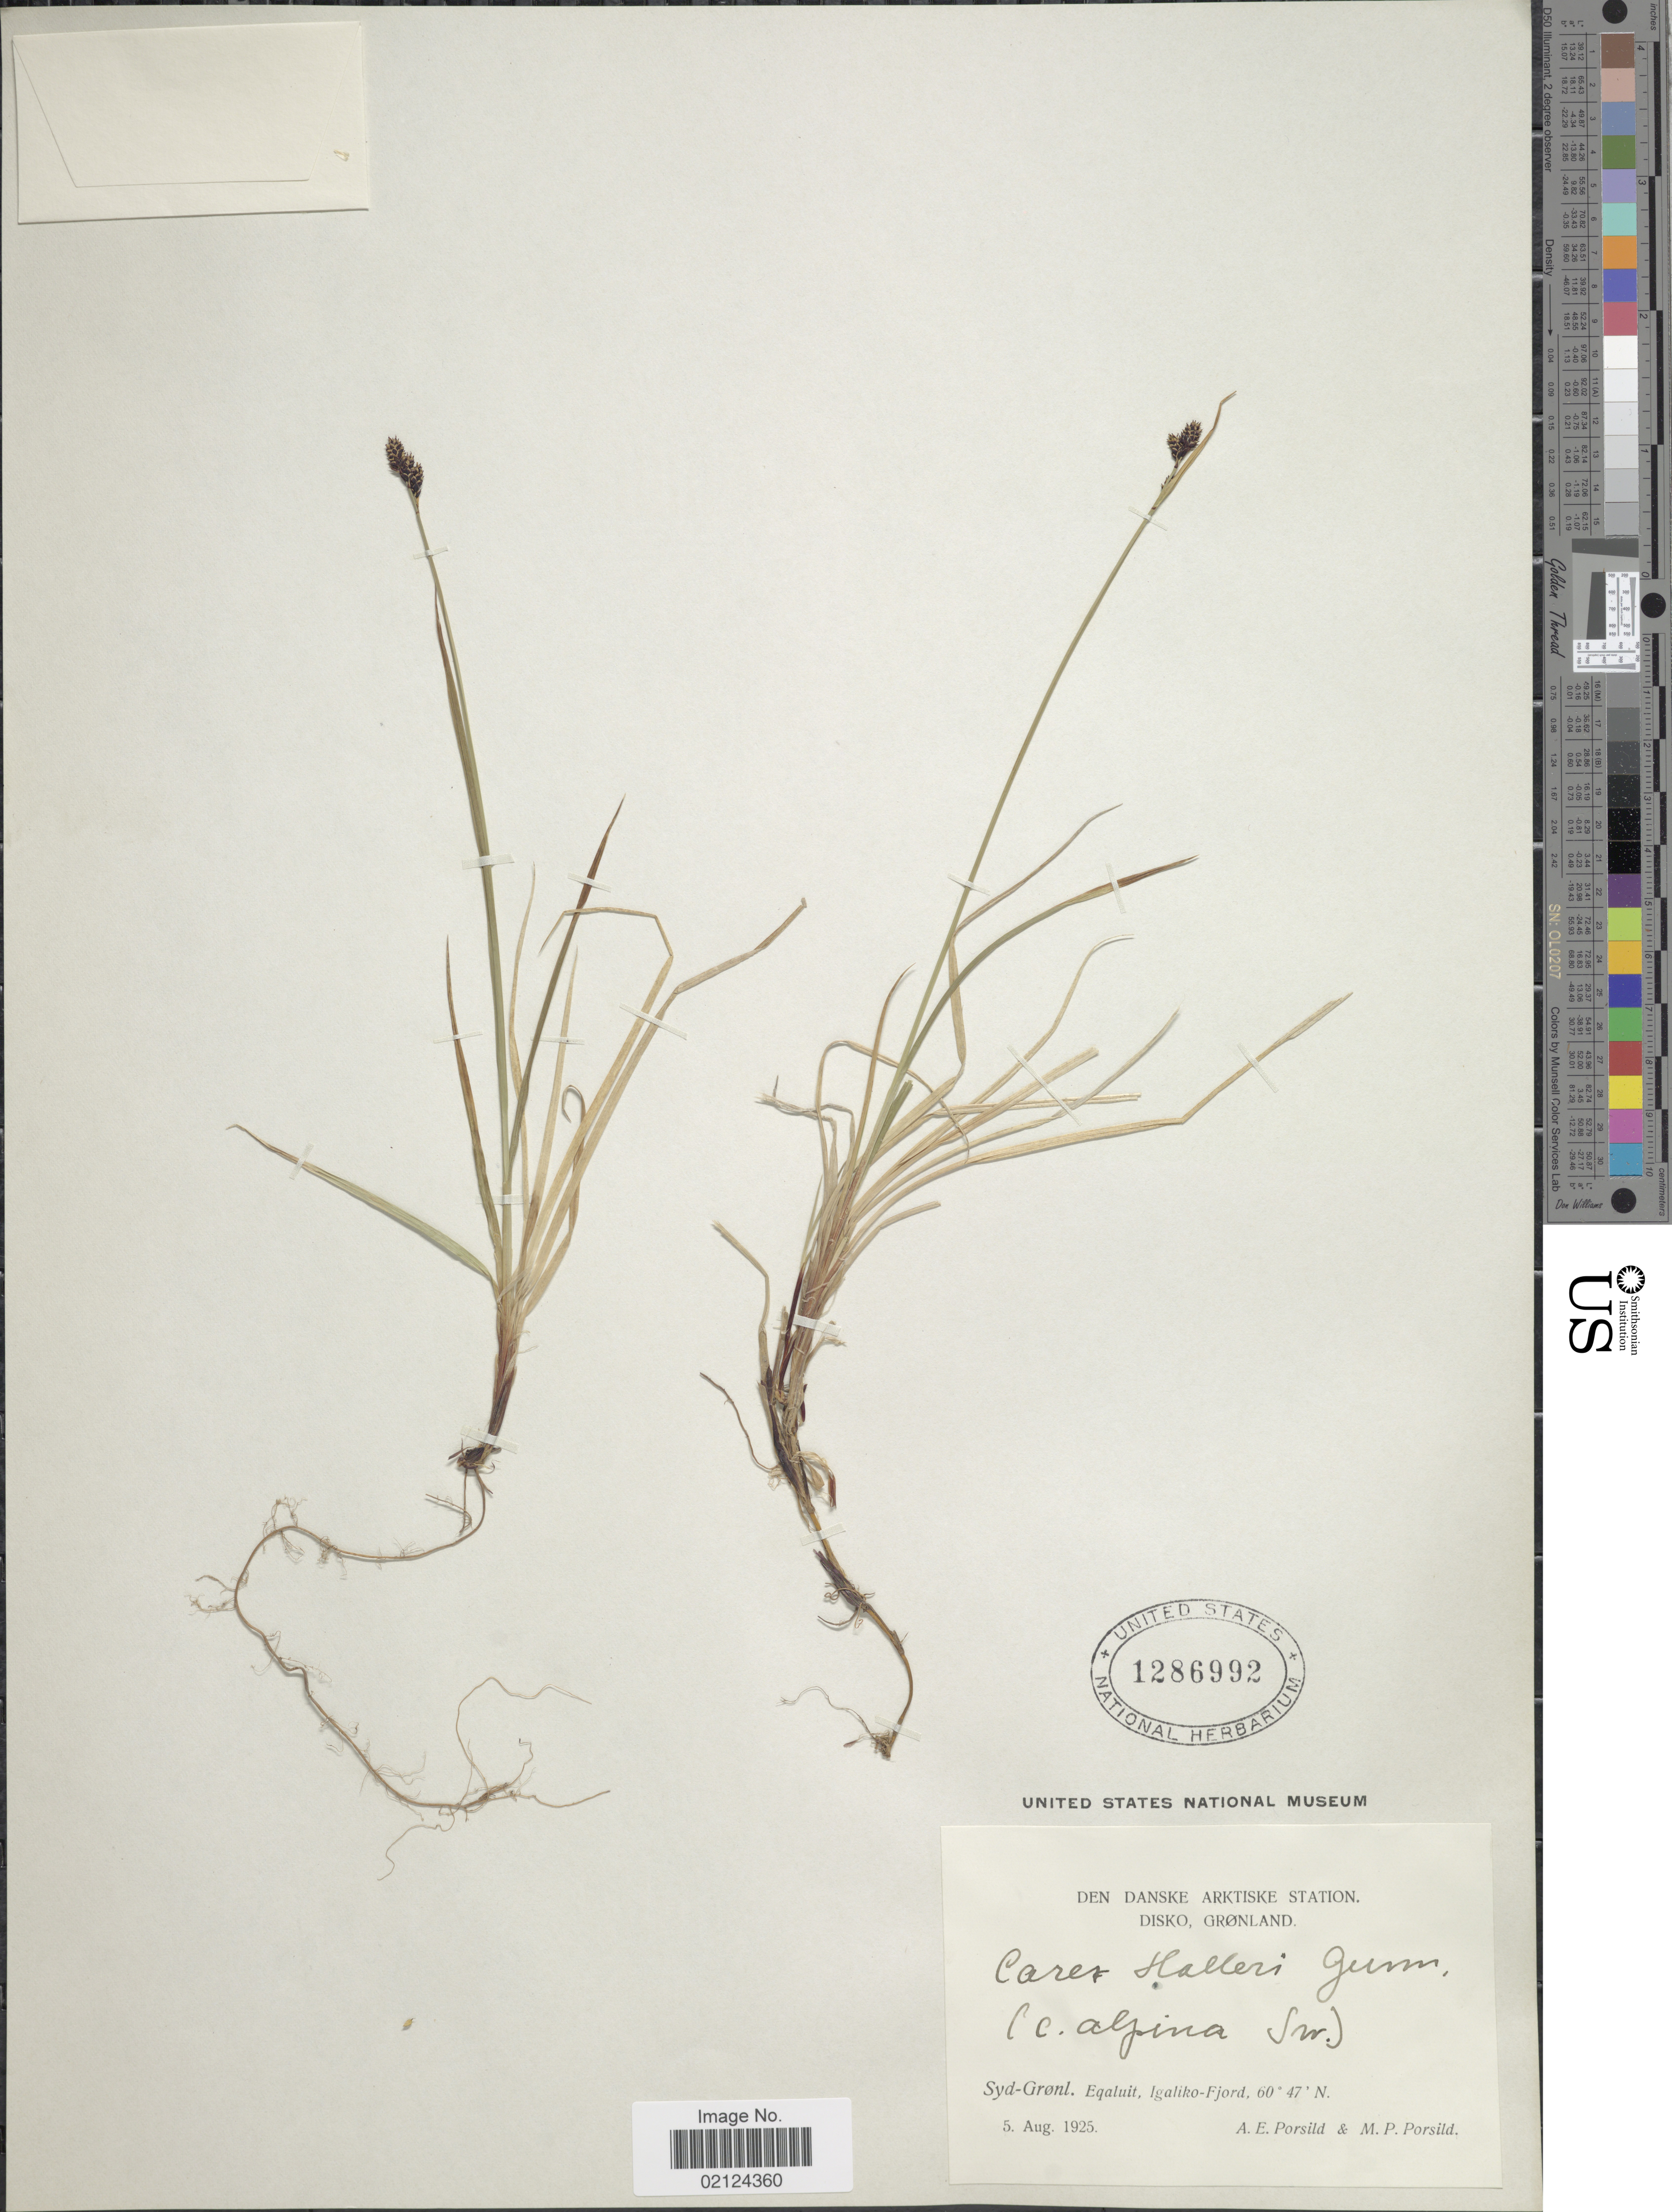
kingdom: Plantae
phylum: Tracheophyta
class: Liliopsida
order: Poales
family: Cyperaceae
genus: Carex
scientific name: Carex media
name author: R. Br.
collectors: A. E. Porsild & M. P. Porsild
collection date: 1925-08-05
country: Greenland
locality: Syd-Grønl. Eqaluit, Igaliko-Fjord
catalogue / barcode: US 1286992